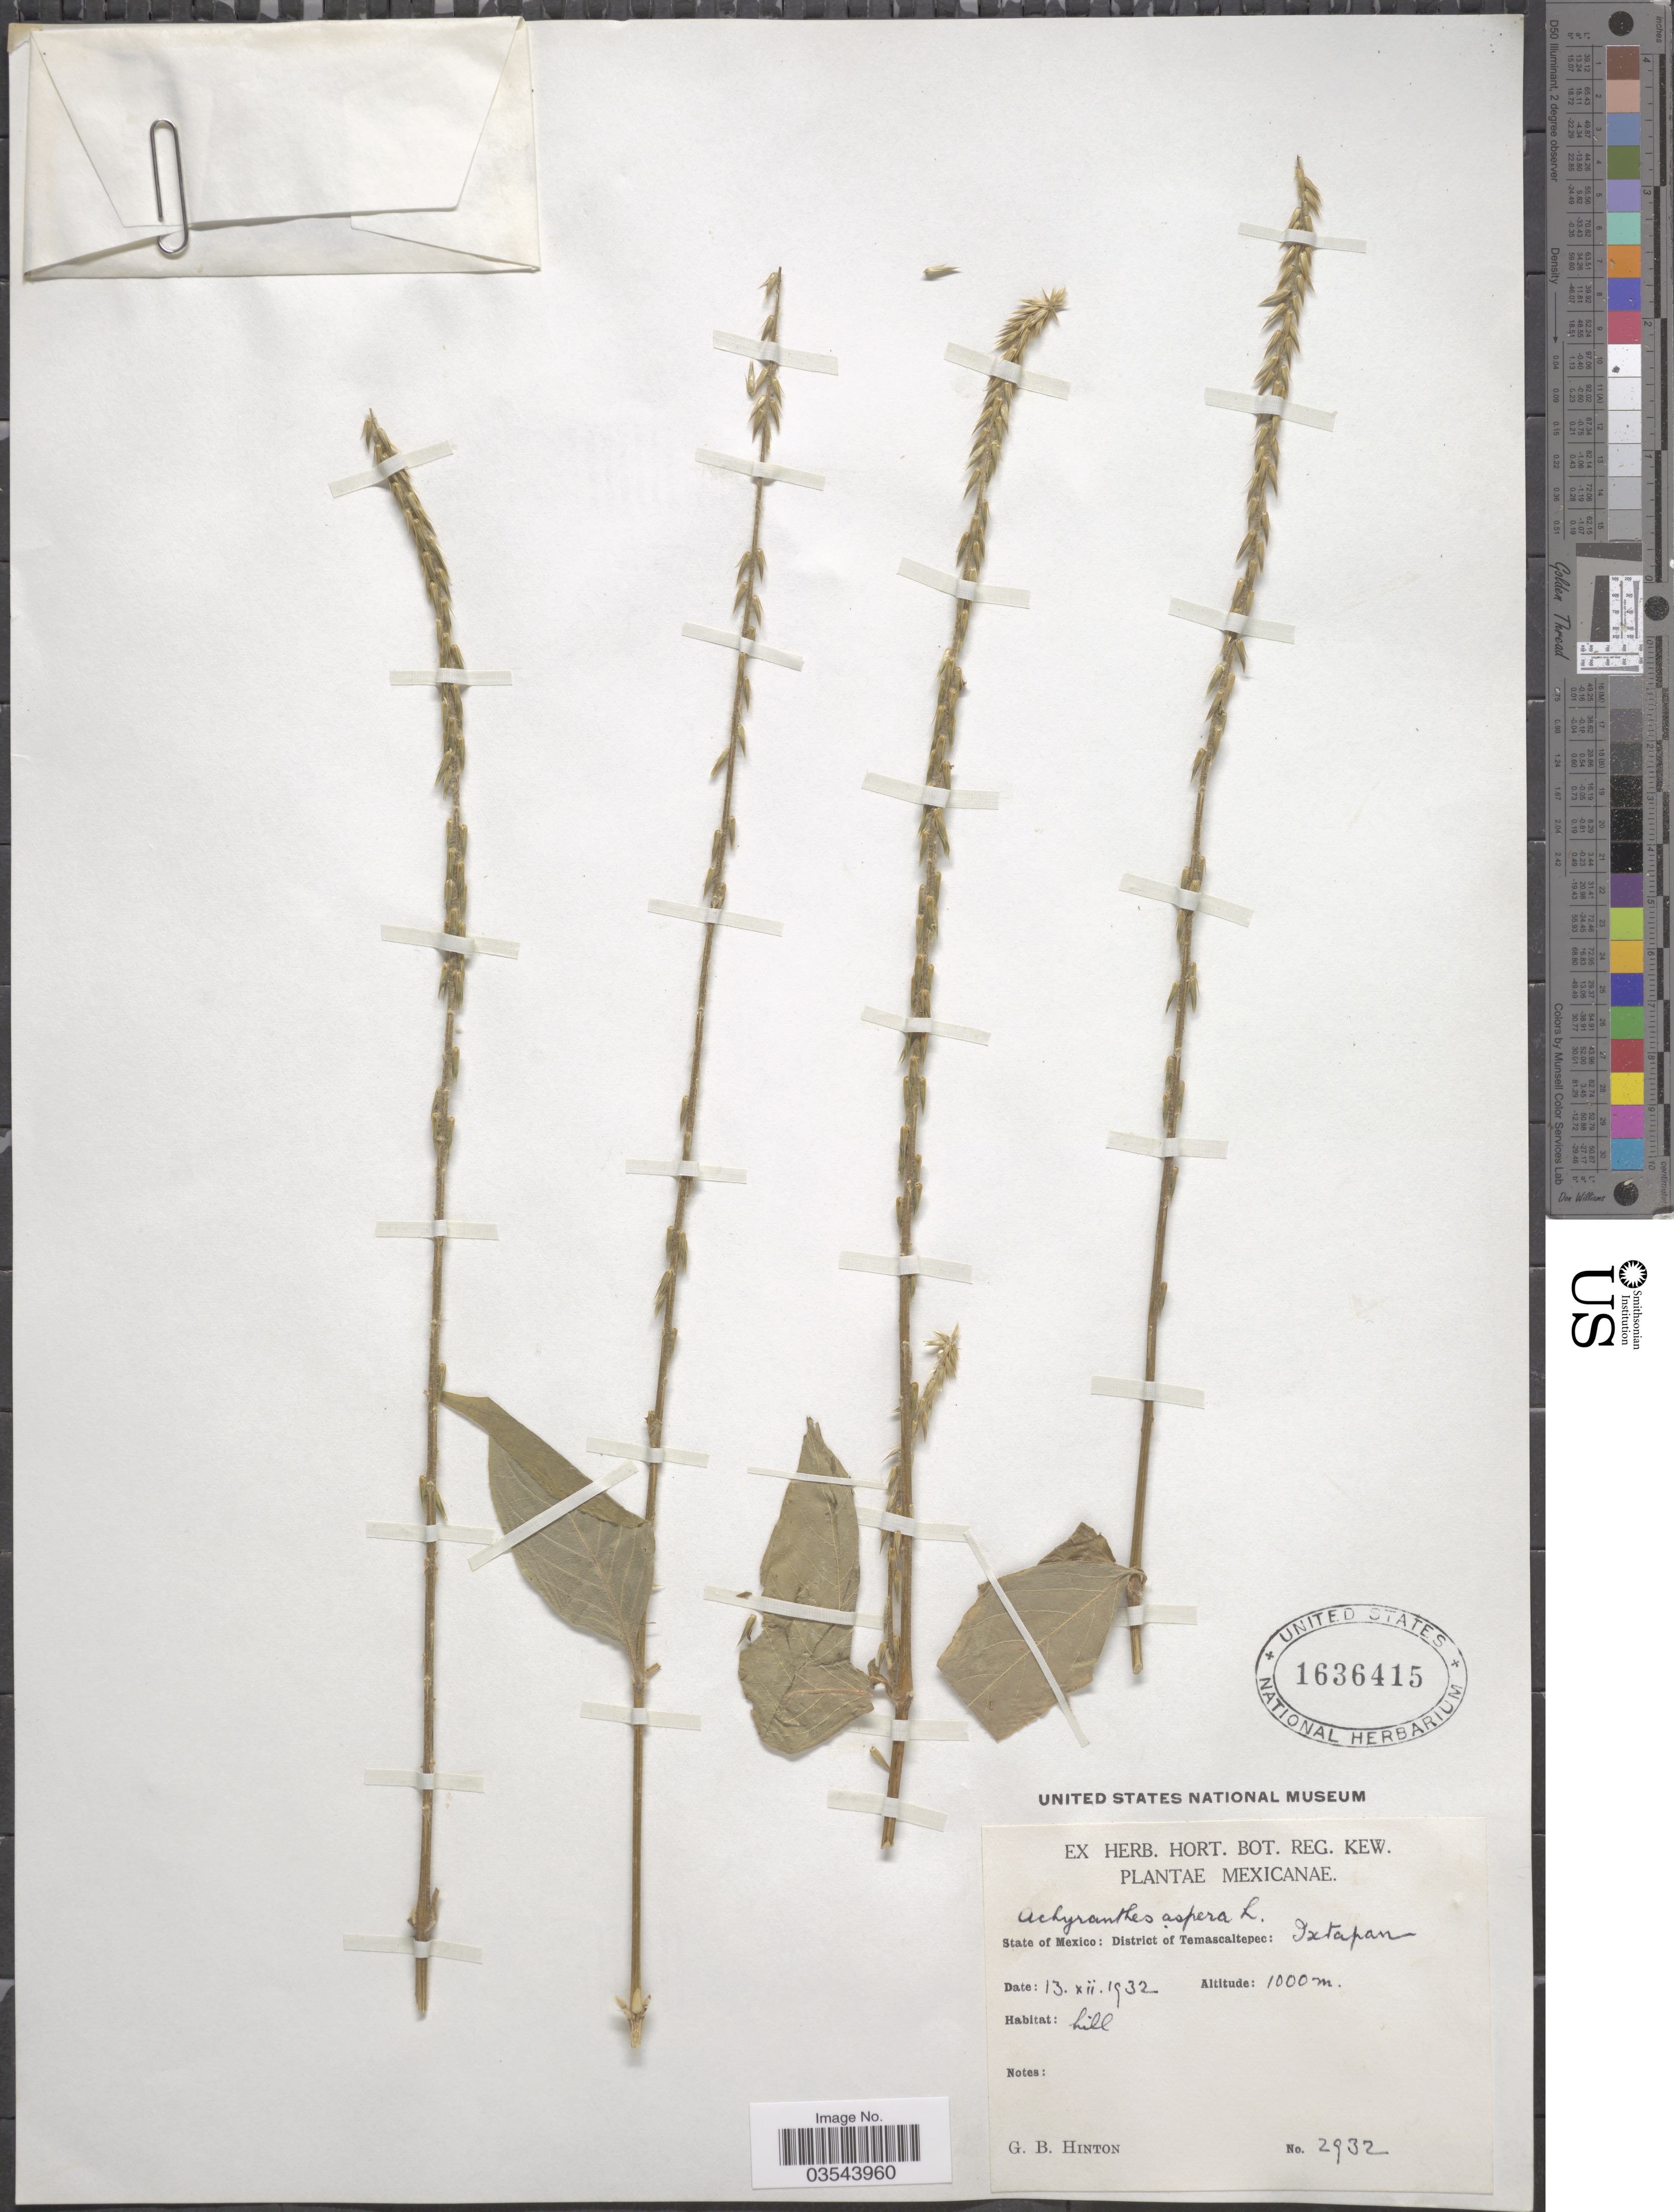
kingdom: Plantae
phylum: Tracheophyta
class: Magnoliopsida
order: Caryophyllales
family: Amaranthaceae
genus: Achyranthes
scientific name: Achyranthes aspera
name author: L.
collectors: G. B. Hinton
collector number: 2932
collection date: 1932-12-13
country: Mexico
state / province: México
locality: District of Temascaltepec: Ixtapan.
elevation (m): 1000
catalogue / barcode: US 1636415